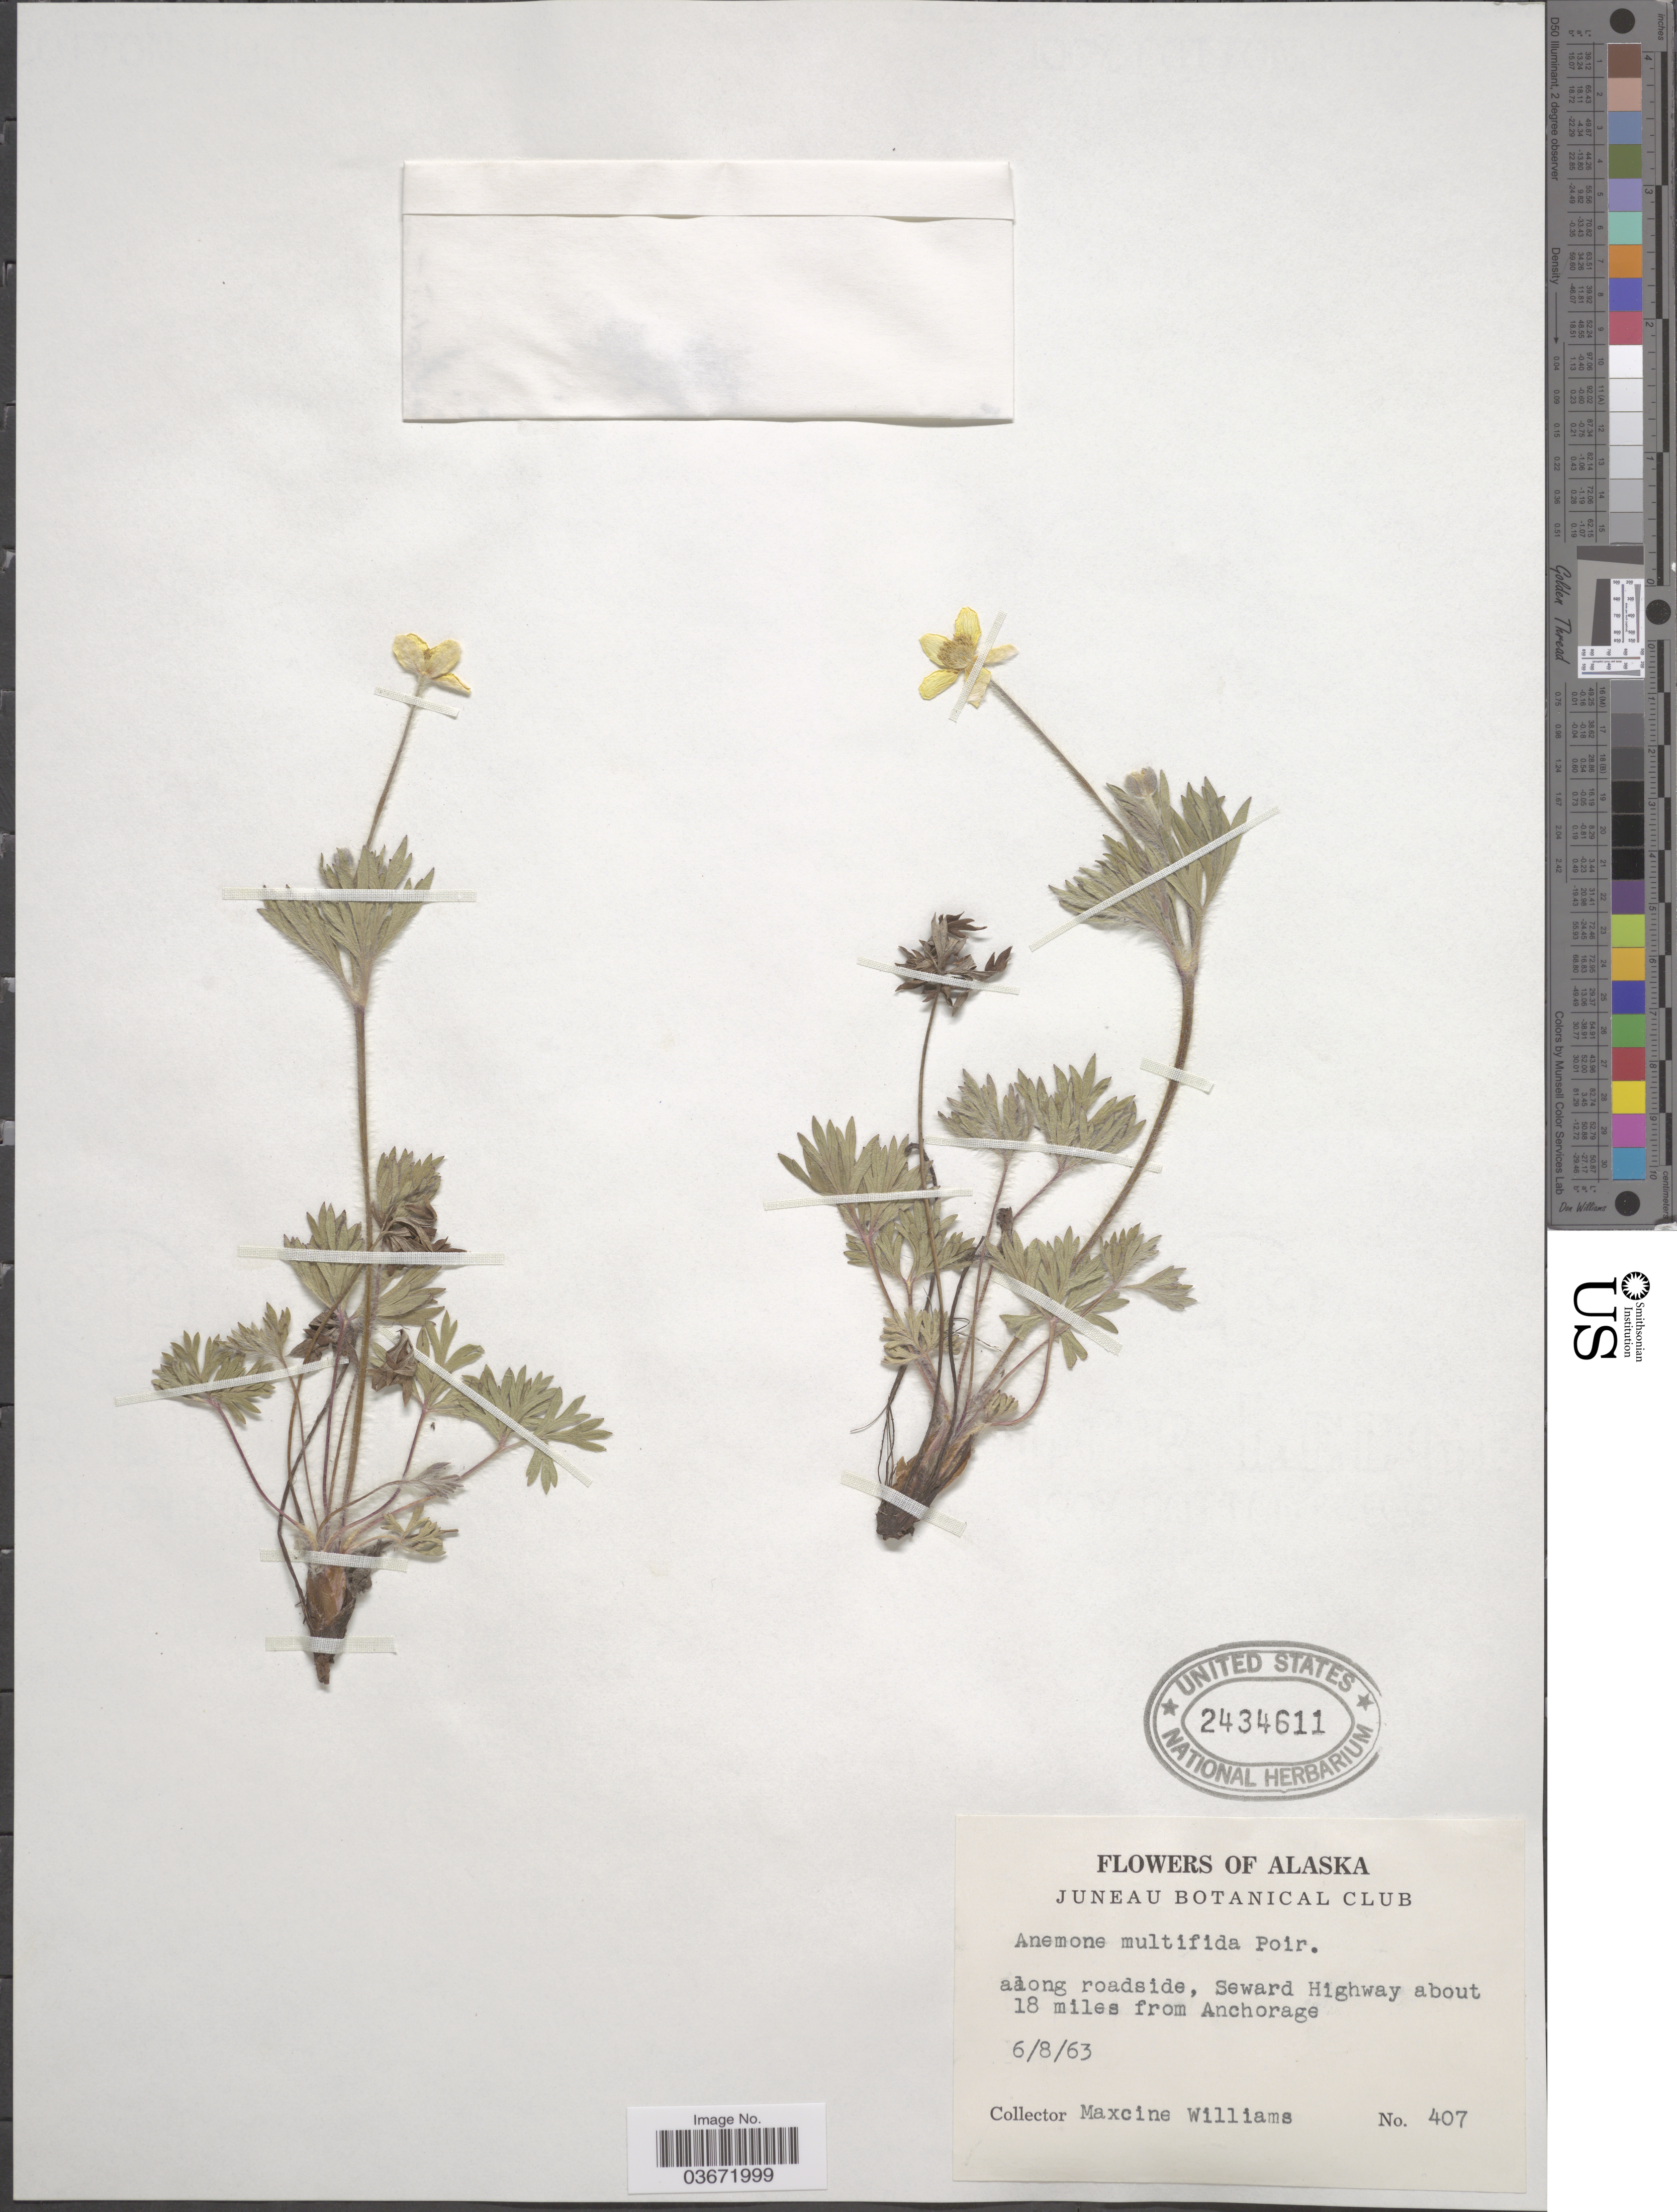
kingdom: Plantae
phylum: Tracheophyta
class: Magnoliopsida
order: Ranunculales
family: Ranunculaceae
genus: Anemone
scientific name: Anemone multifida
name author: Poir.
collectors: M. Williams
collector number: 407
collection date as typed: Transcribed d/m/y: 8/6/63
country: United States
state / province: Alaska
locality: Along roadside, Seward Highway about 18 miles from Anchorage.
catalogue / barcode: US 2434611